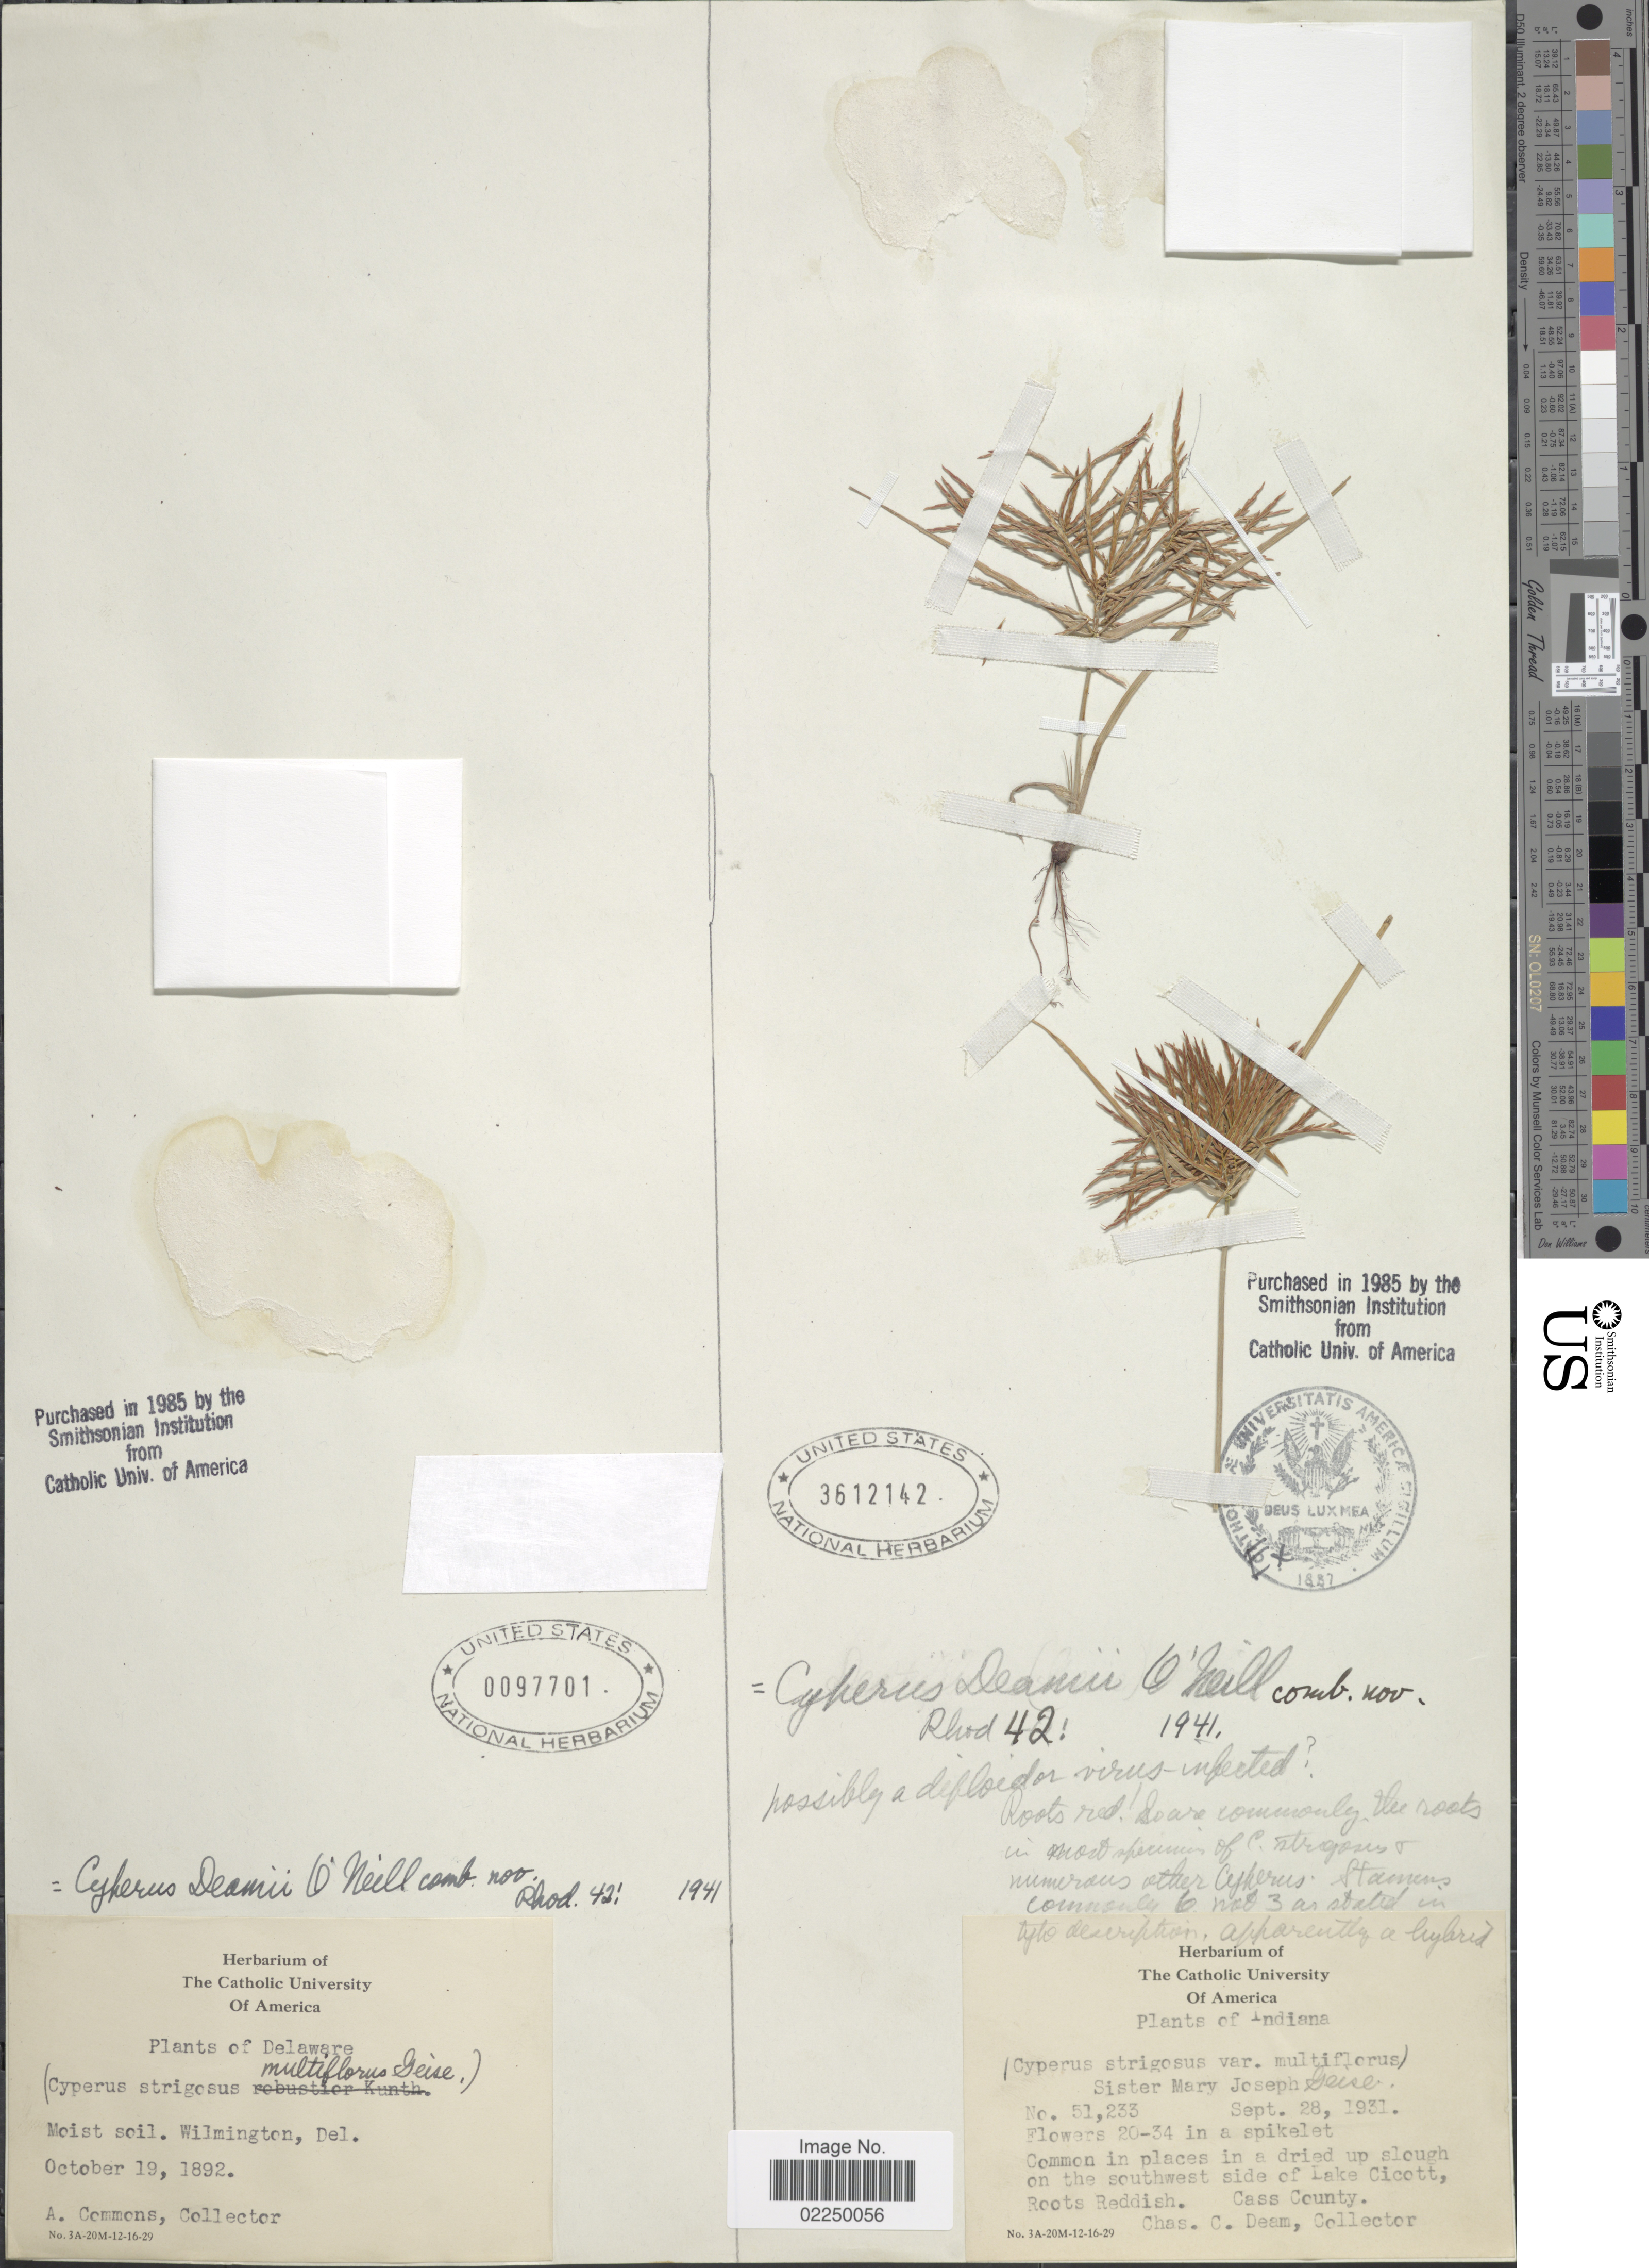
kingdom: Plantae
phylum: Tracheophyta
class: Liliopsida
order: Poales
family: Cyperaceae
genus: Cyperus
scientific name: Cyperus strigosus L.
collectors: C. C. Deam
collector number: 51233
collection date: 1931-09-28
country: United States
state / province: Indiana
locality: In places in a dried up slough on the southwest side of Lake Cicott, Roots Reddish, Cass County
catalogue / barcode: US 3612142-2